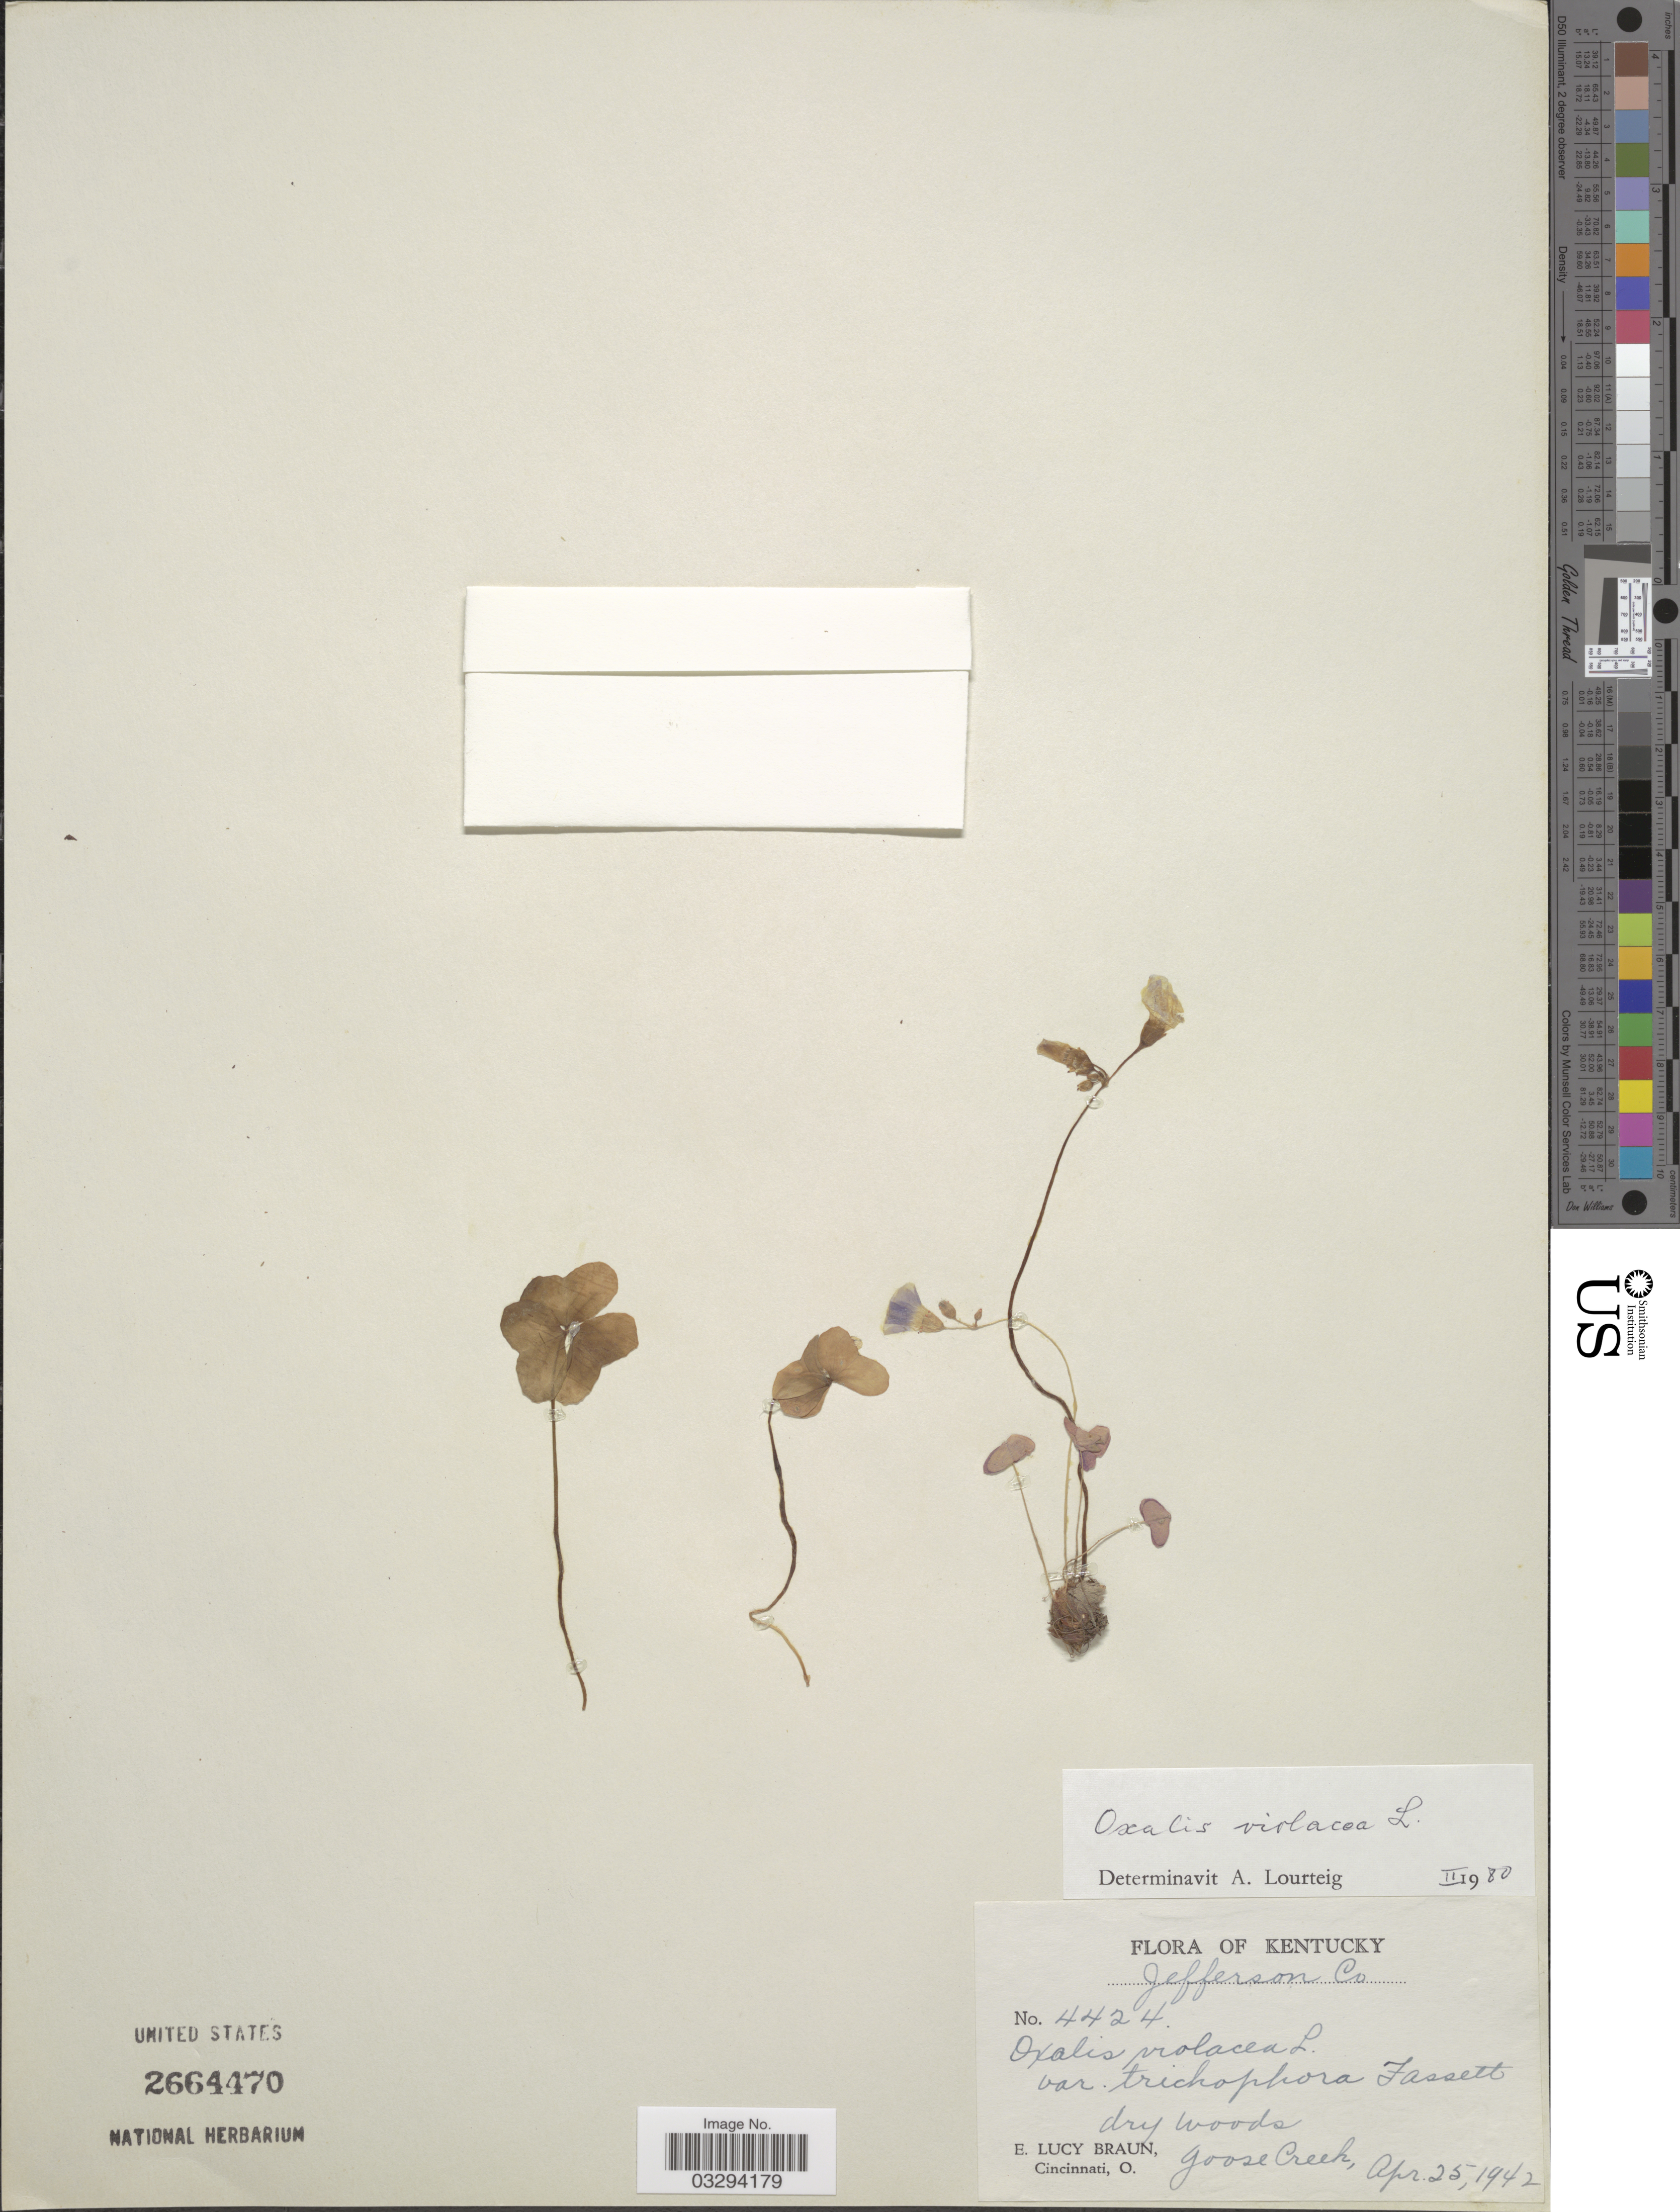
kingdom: Plantae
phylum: Tracheophyta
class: Magnoliopsida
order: Oxalidales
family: Oxalidaceae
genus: Oxalis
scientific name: Oxalis violacea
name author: L.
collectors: E. L. Braun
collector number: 4424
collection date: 1942-04-25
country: United States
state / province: Kentucky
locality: Jefferson Co. Goose Creek.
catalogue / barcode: US 2664470